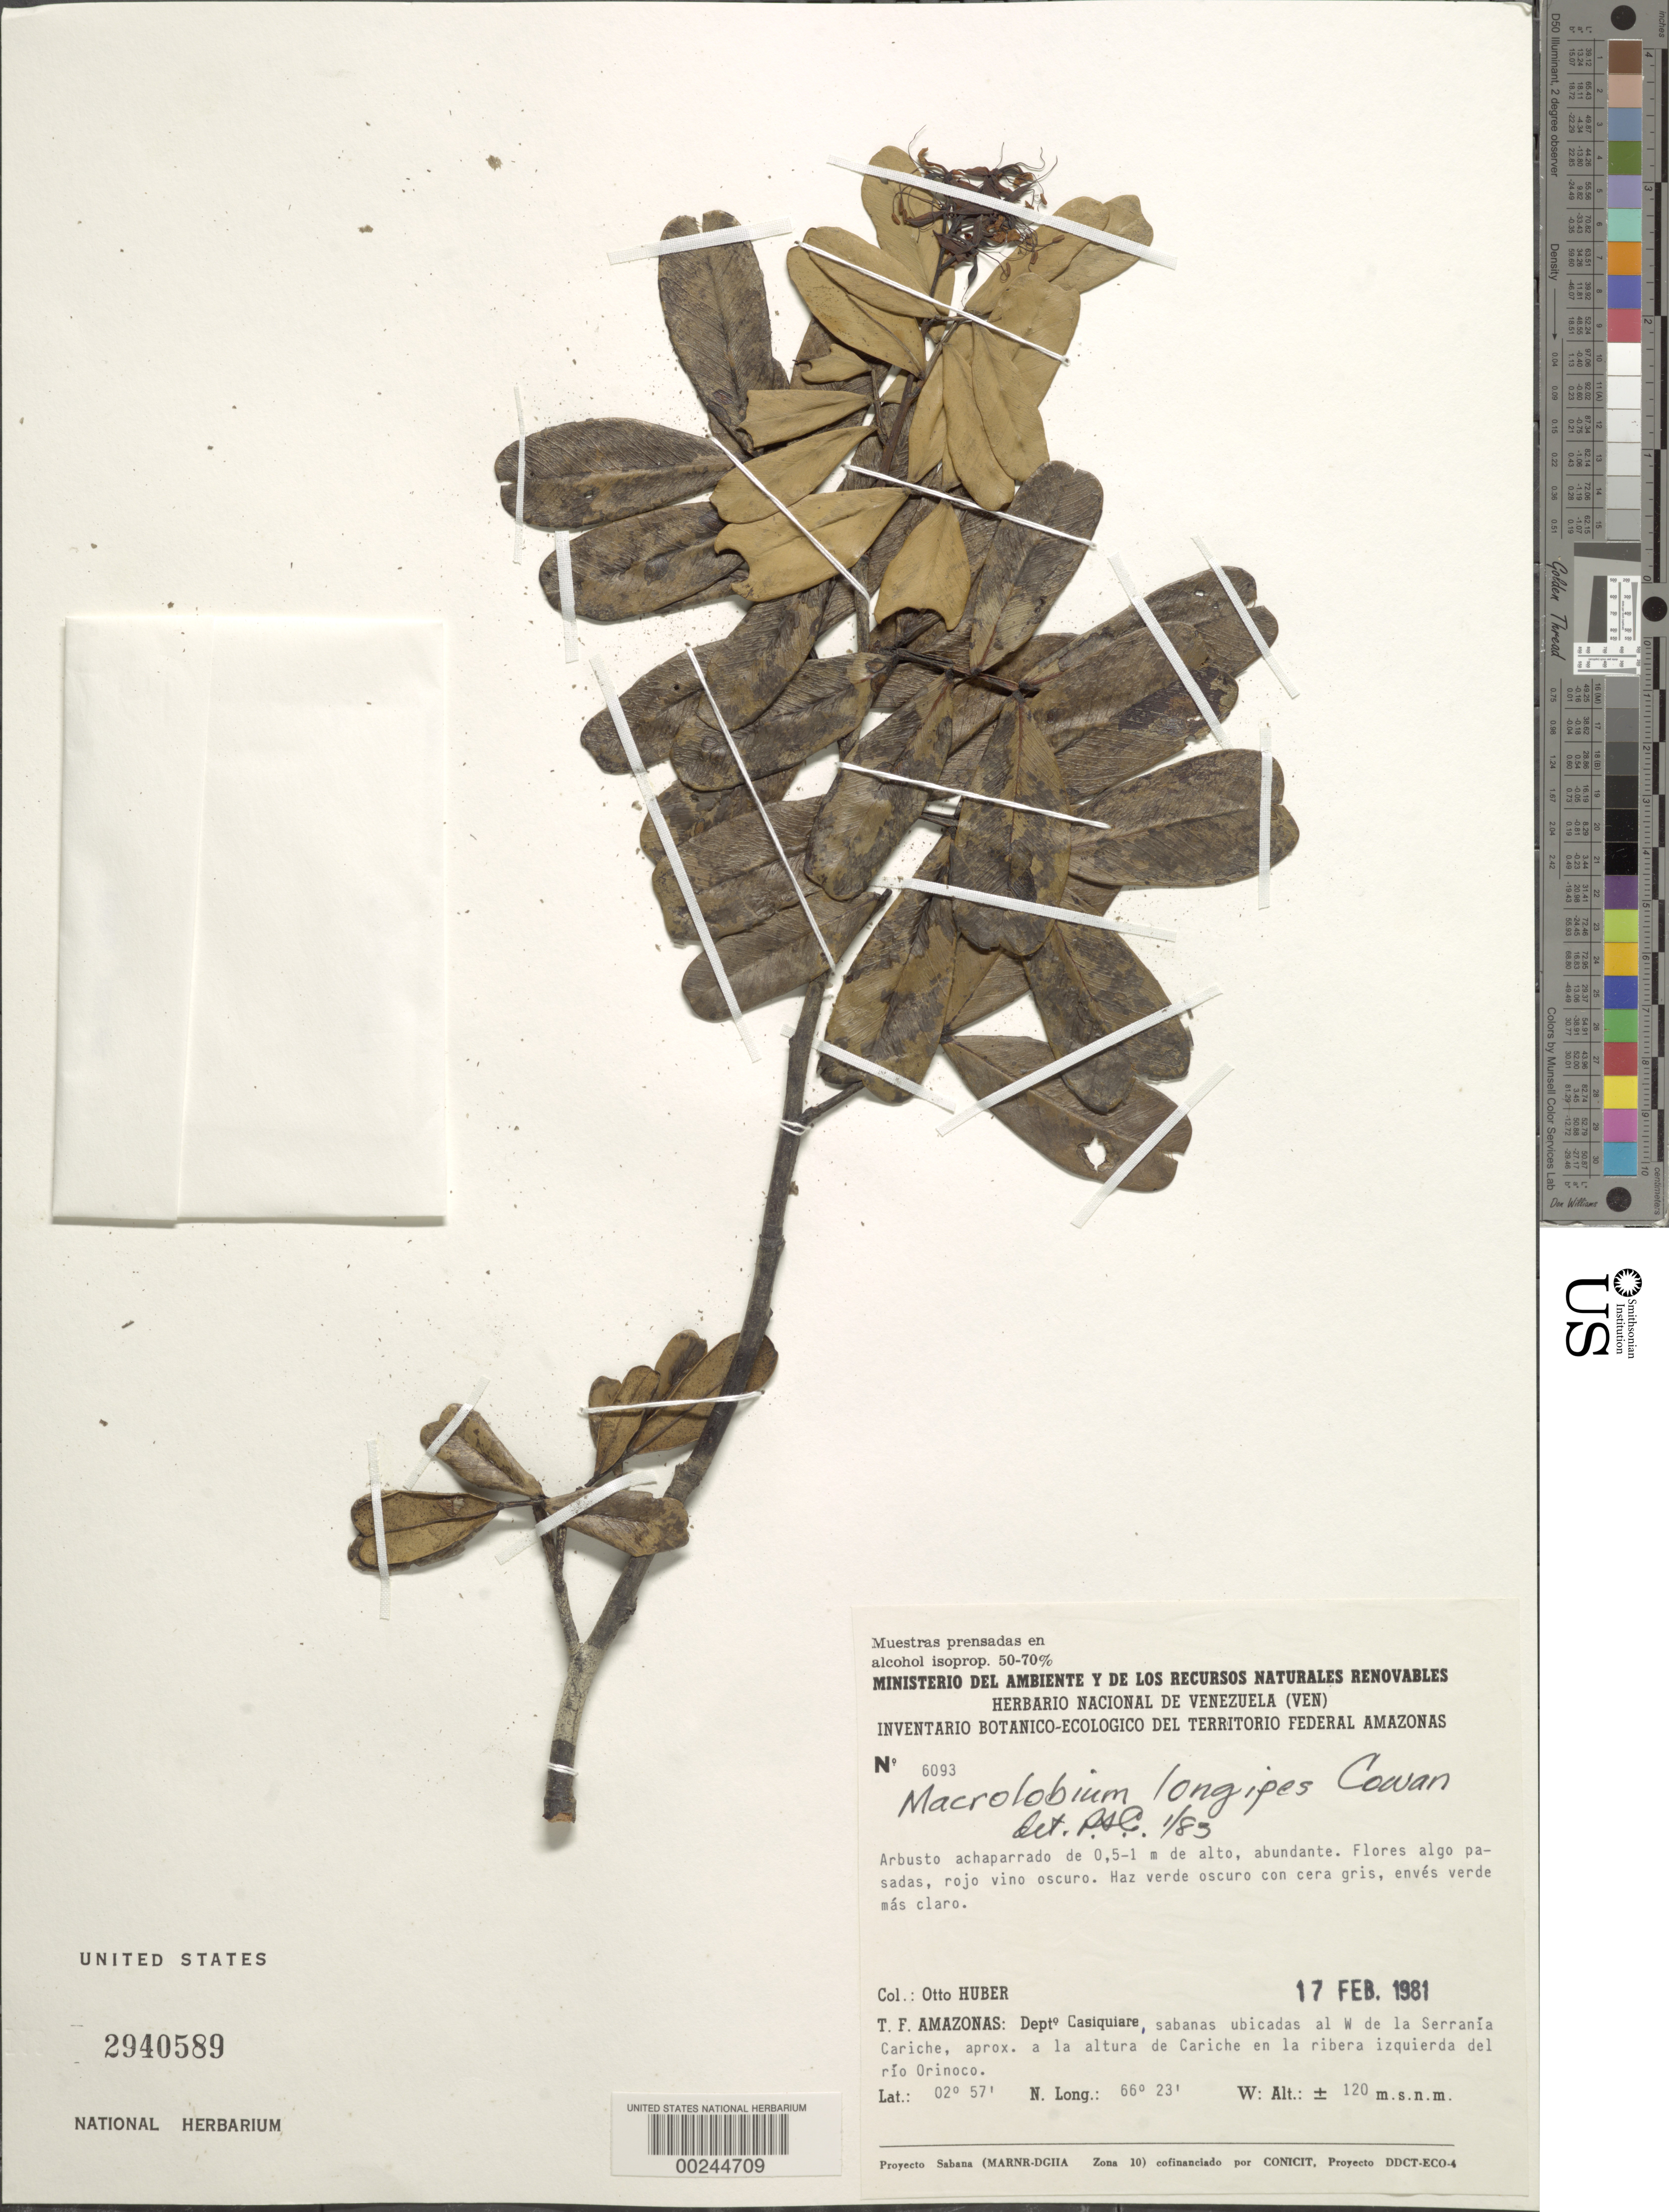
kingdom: Plantae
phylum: Tracheophyta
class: Magnoliopsida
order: Fabales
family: Fabaceae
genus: Macrolobium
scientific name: Macrolobium longipes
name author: R.S. Cowan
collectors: O. Huber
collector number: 6093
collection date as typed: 17 Feb 1981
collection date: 1981-02-17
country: Venezuela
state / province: Amazonas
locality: W of serrania cariche, ca at the height of cariche in the left bank of the rio orinoco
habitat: Savanna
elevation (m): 100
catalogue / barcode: US 2940589